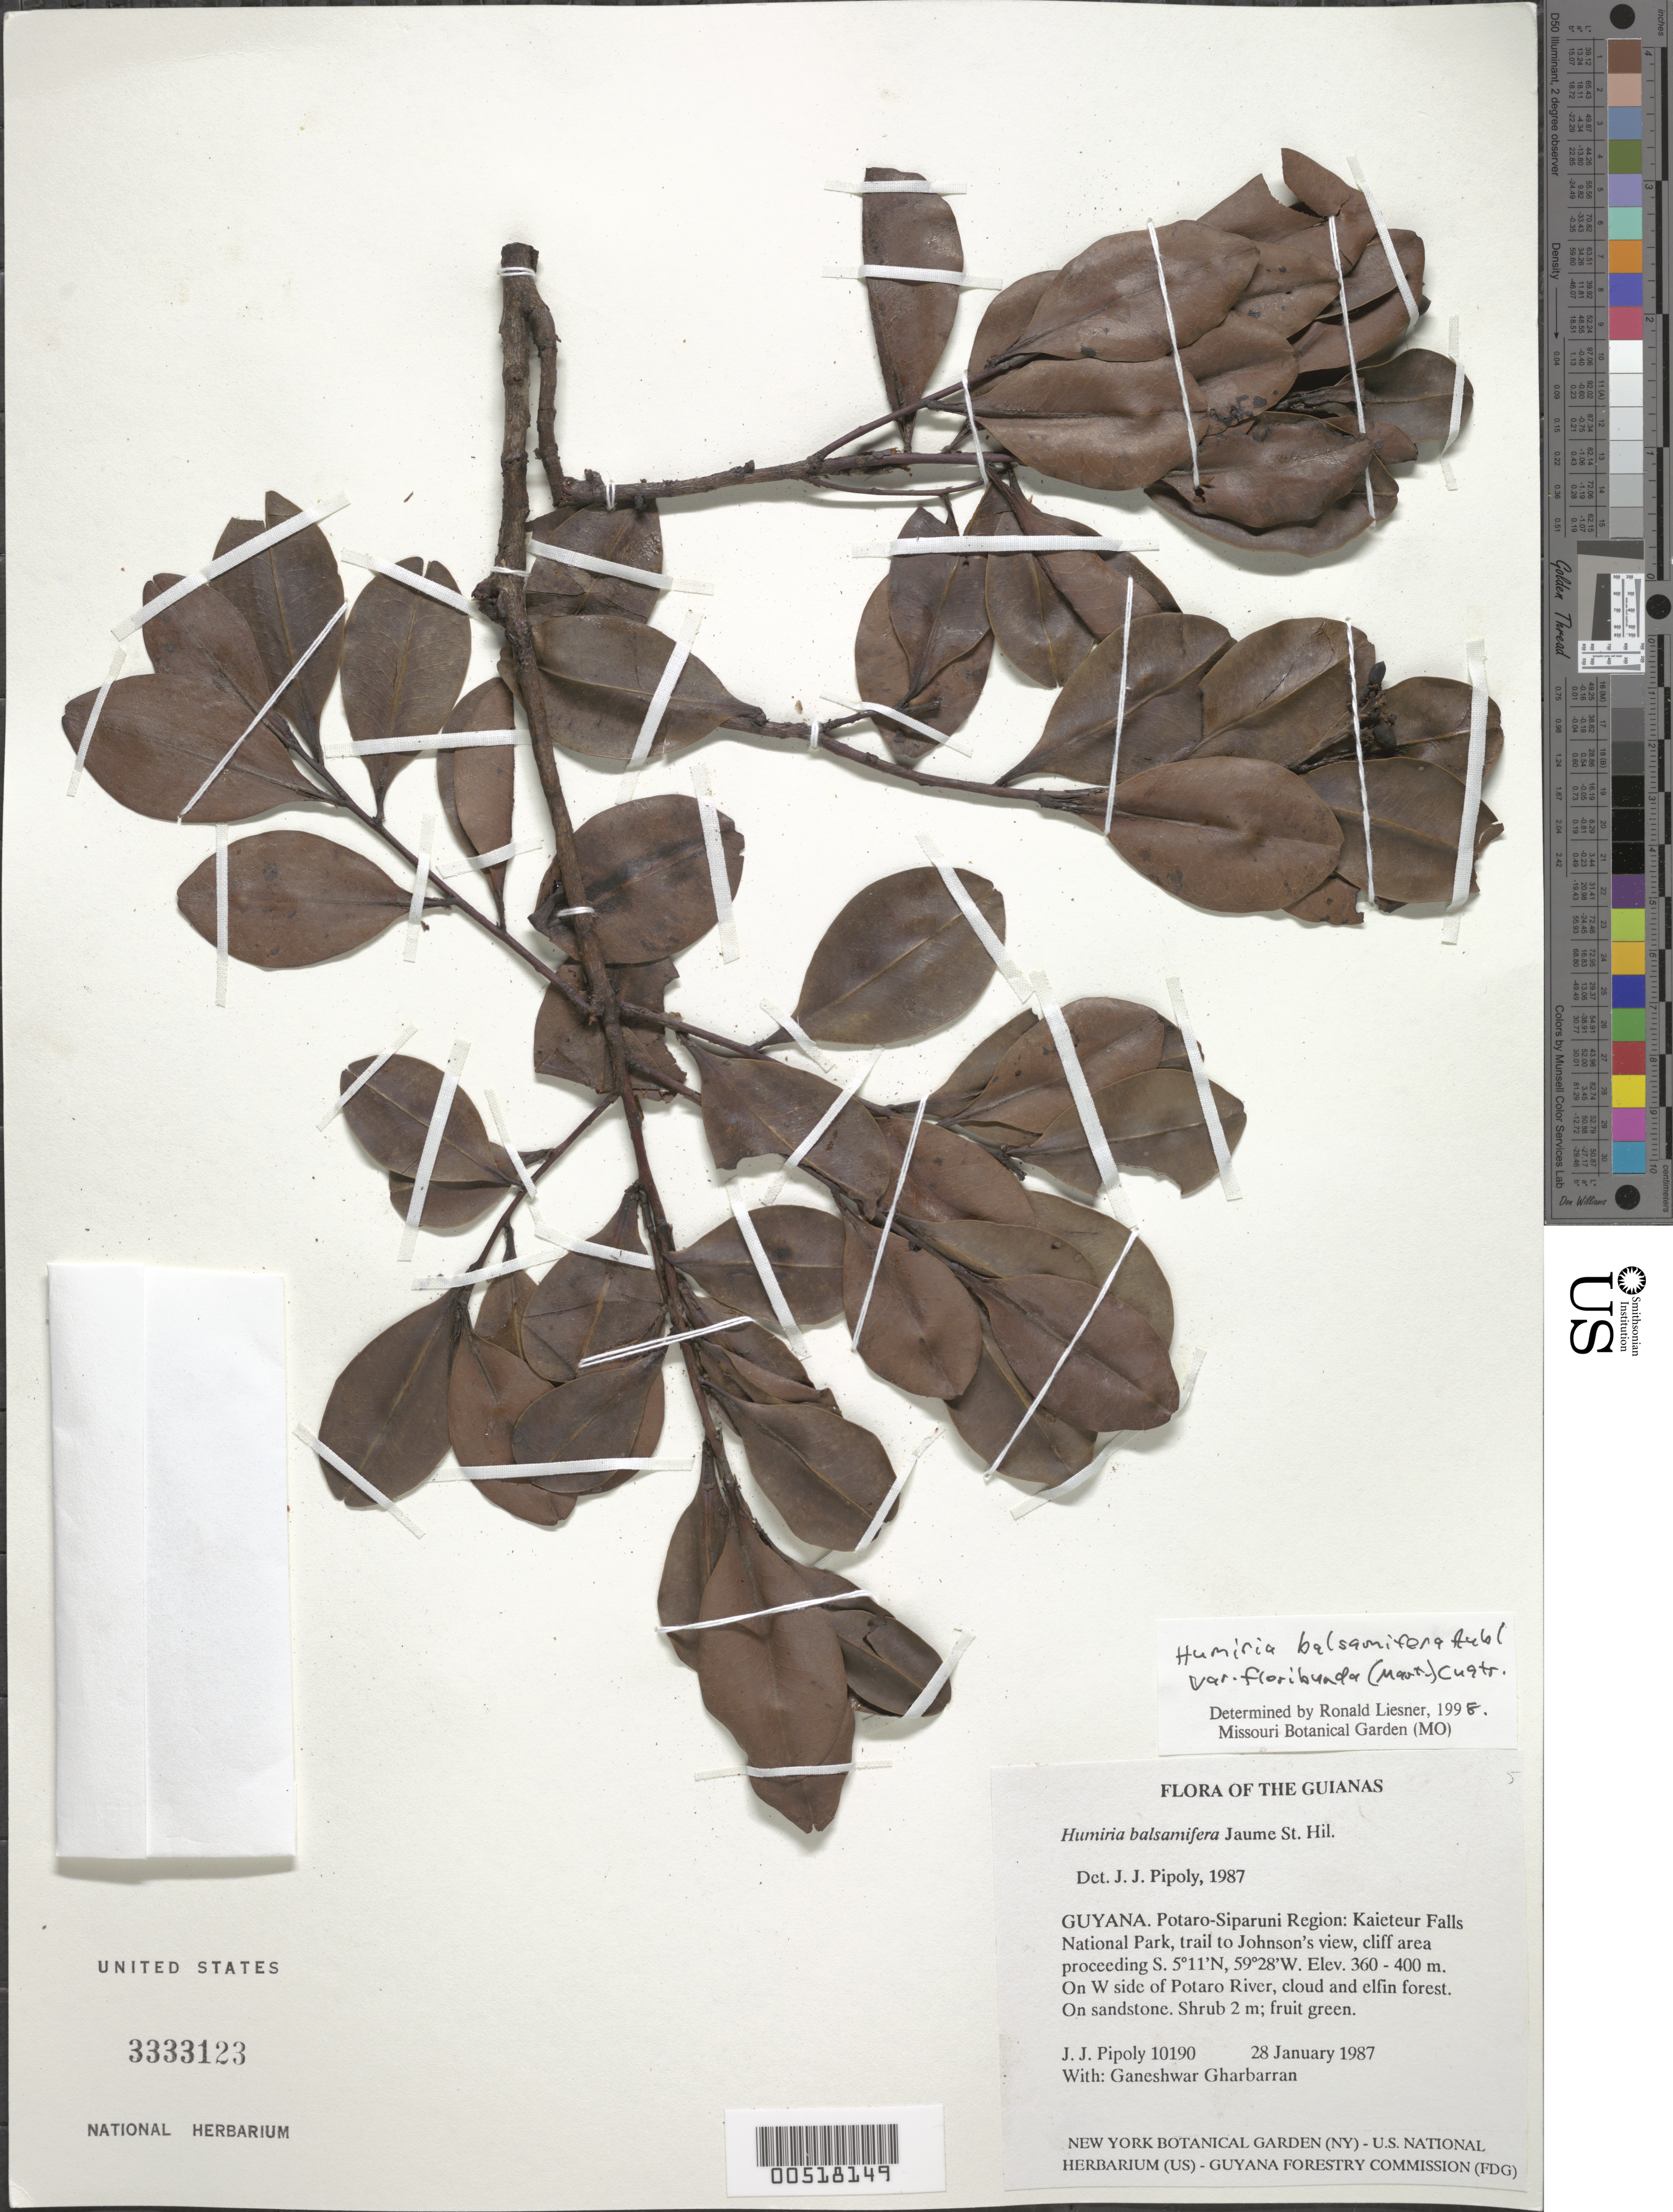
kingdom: Plantae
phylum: Tracheophyta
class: Magnoliopsida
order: Malpighiales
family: Humiriaceae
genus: Humiria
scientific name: Humiria balsamifera var. floribunda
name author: (Mart.) Cuatrec.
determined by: Liesner, R. L.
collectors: J. J. Pipoly & G. Gharbarran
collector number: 10190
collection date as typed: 28 January 1987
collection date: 1987-01-28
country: Guyana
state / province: Potaro-Siparuni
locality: Kaieteur Falls National Park, trail to Johnson's view, cliff area proceeding S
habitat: On W side of Potaro River, cloud and elfin forest. On sandstone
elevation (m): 360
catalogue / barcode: US 3333123